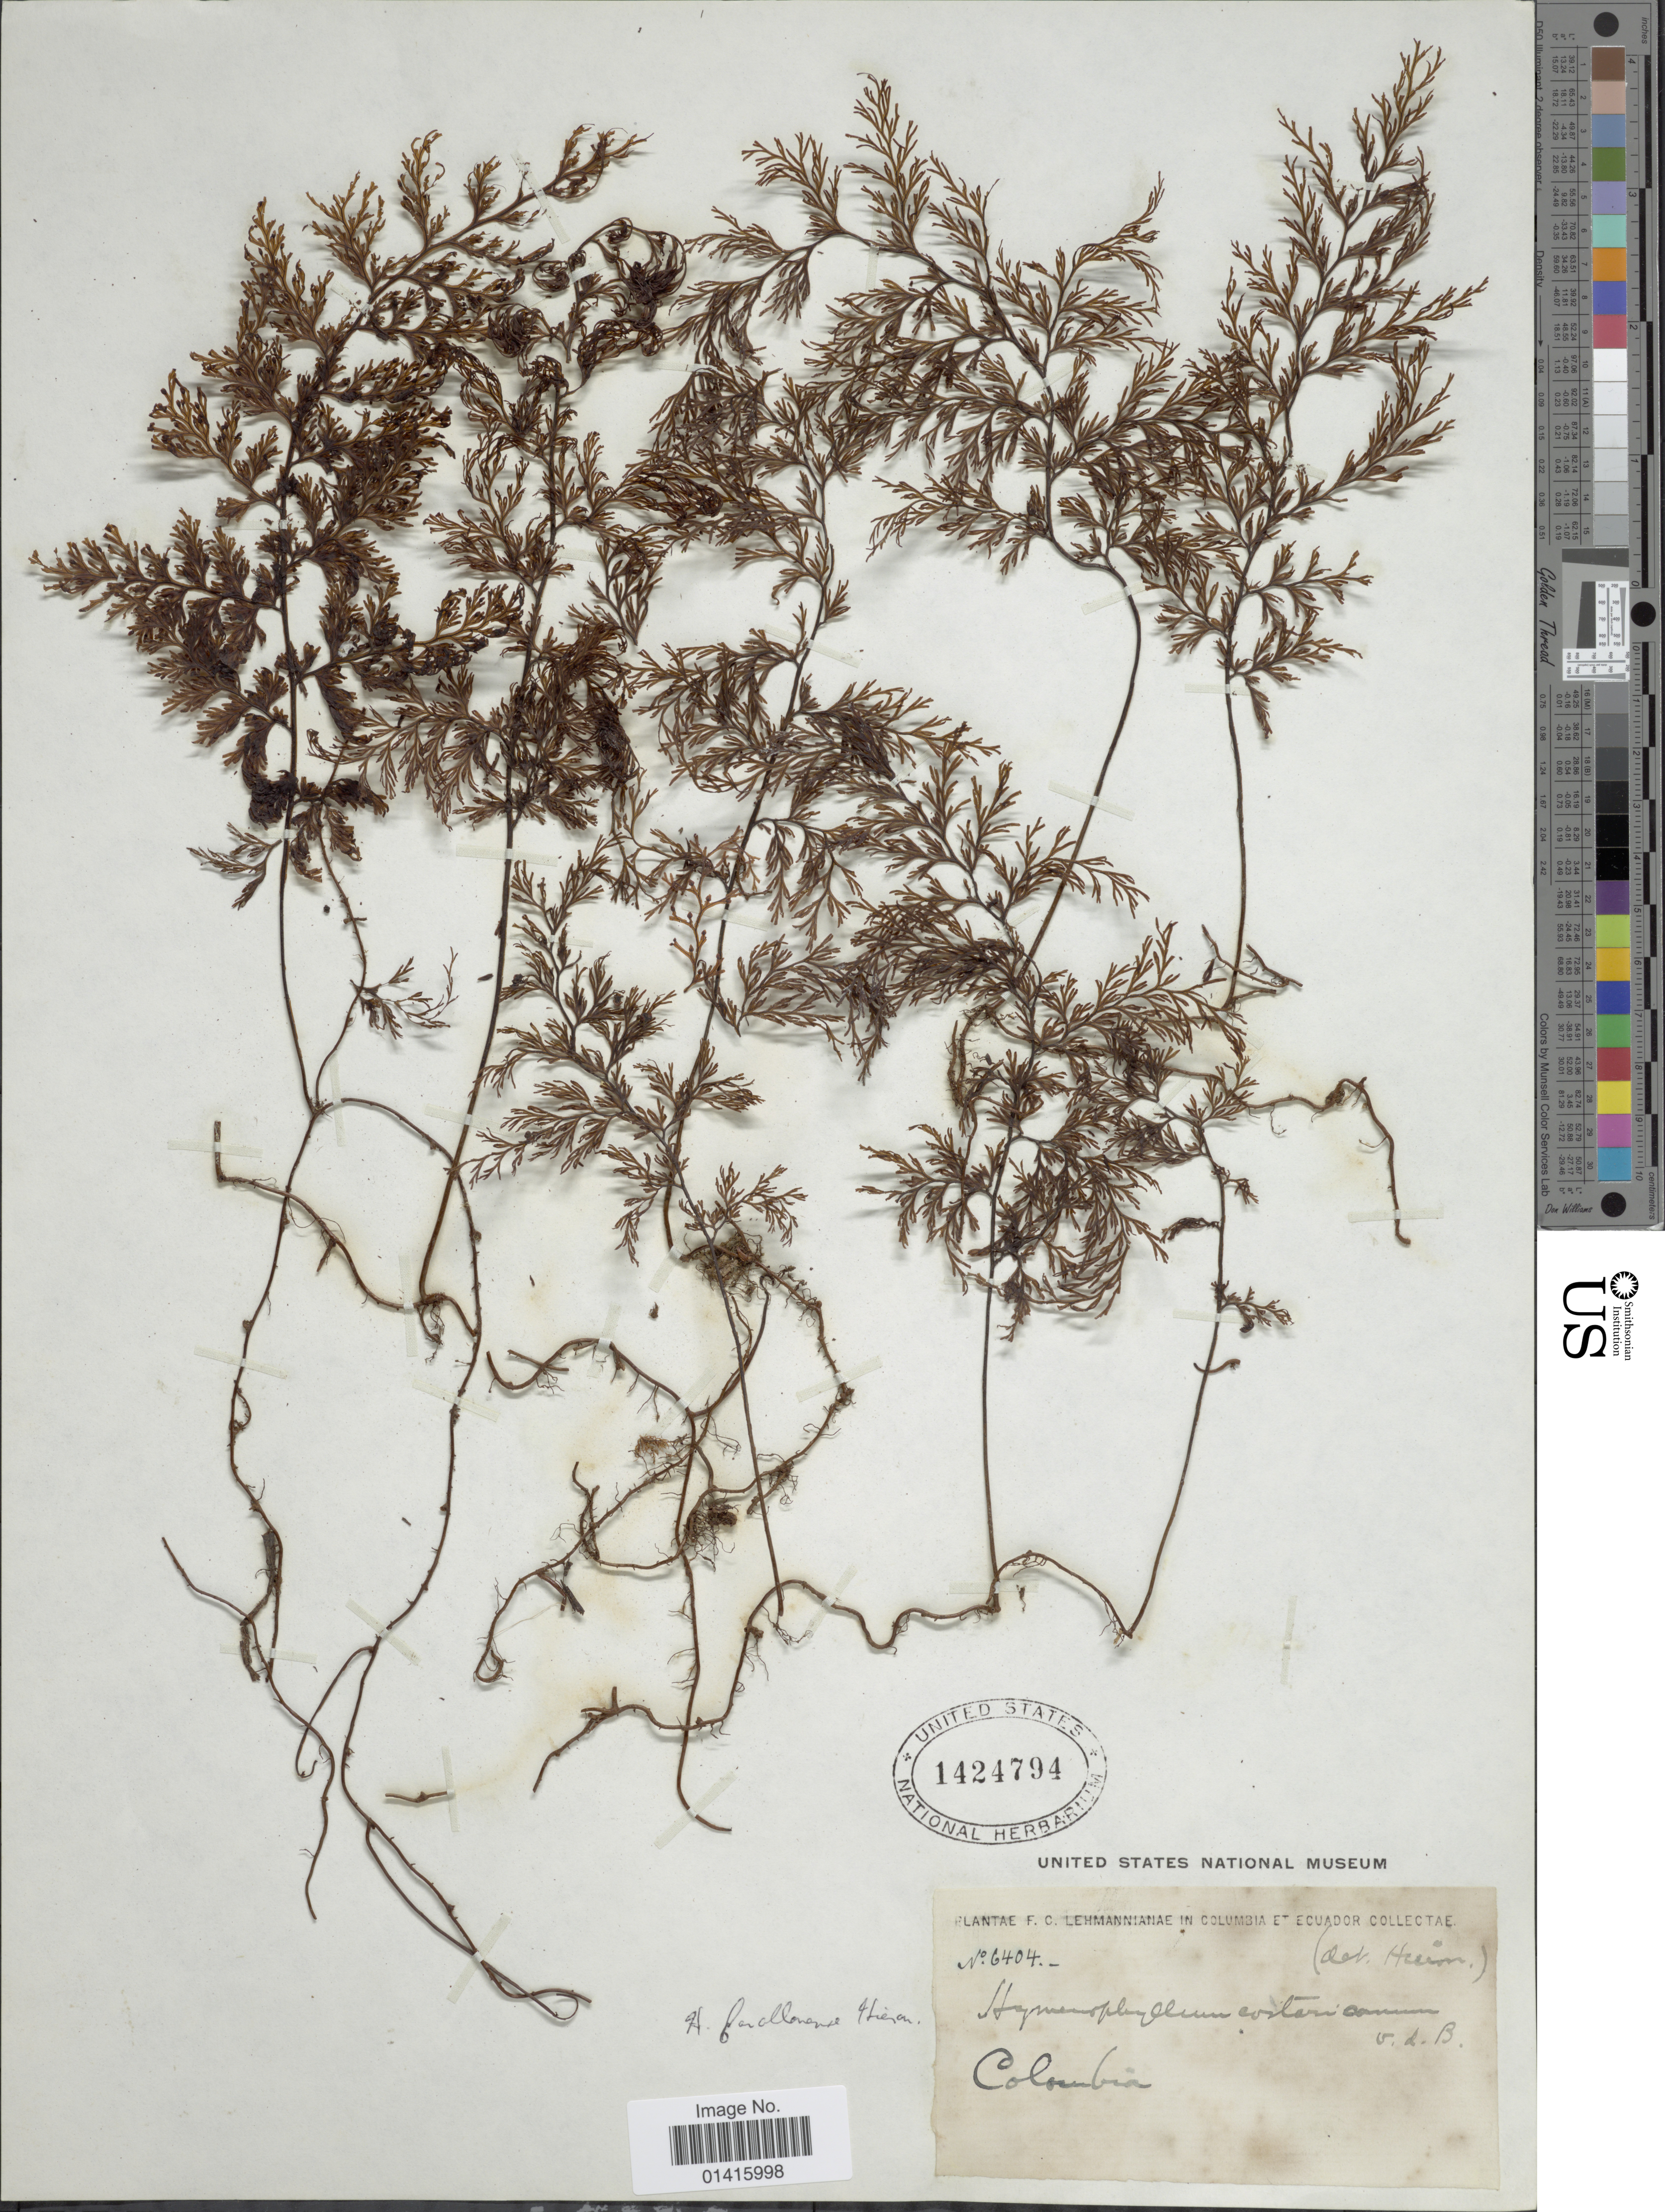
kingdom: Plantae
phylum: Tracheophyta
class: Polypodiopsida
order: Hymenophyllales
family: Hymenophyllaceae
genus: Hymenophyllum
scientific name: Hymenophyllum fendlerianum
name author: J.W. Sturm in Mart.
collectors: F. C. Lehmann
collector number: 6404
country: Colombia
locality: Colombia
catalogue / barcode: US 1424794